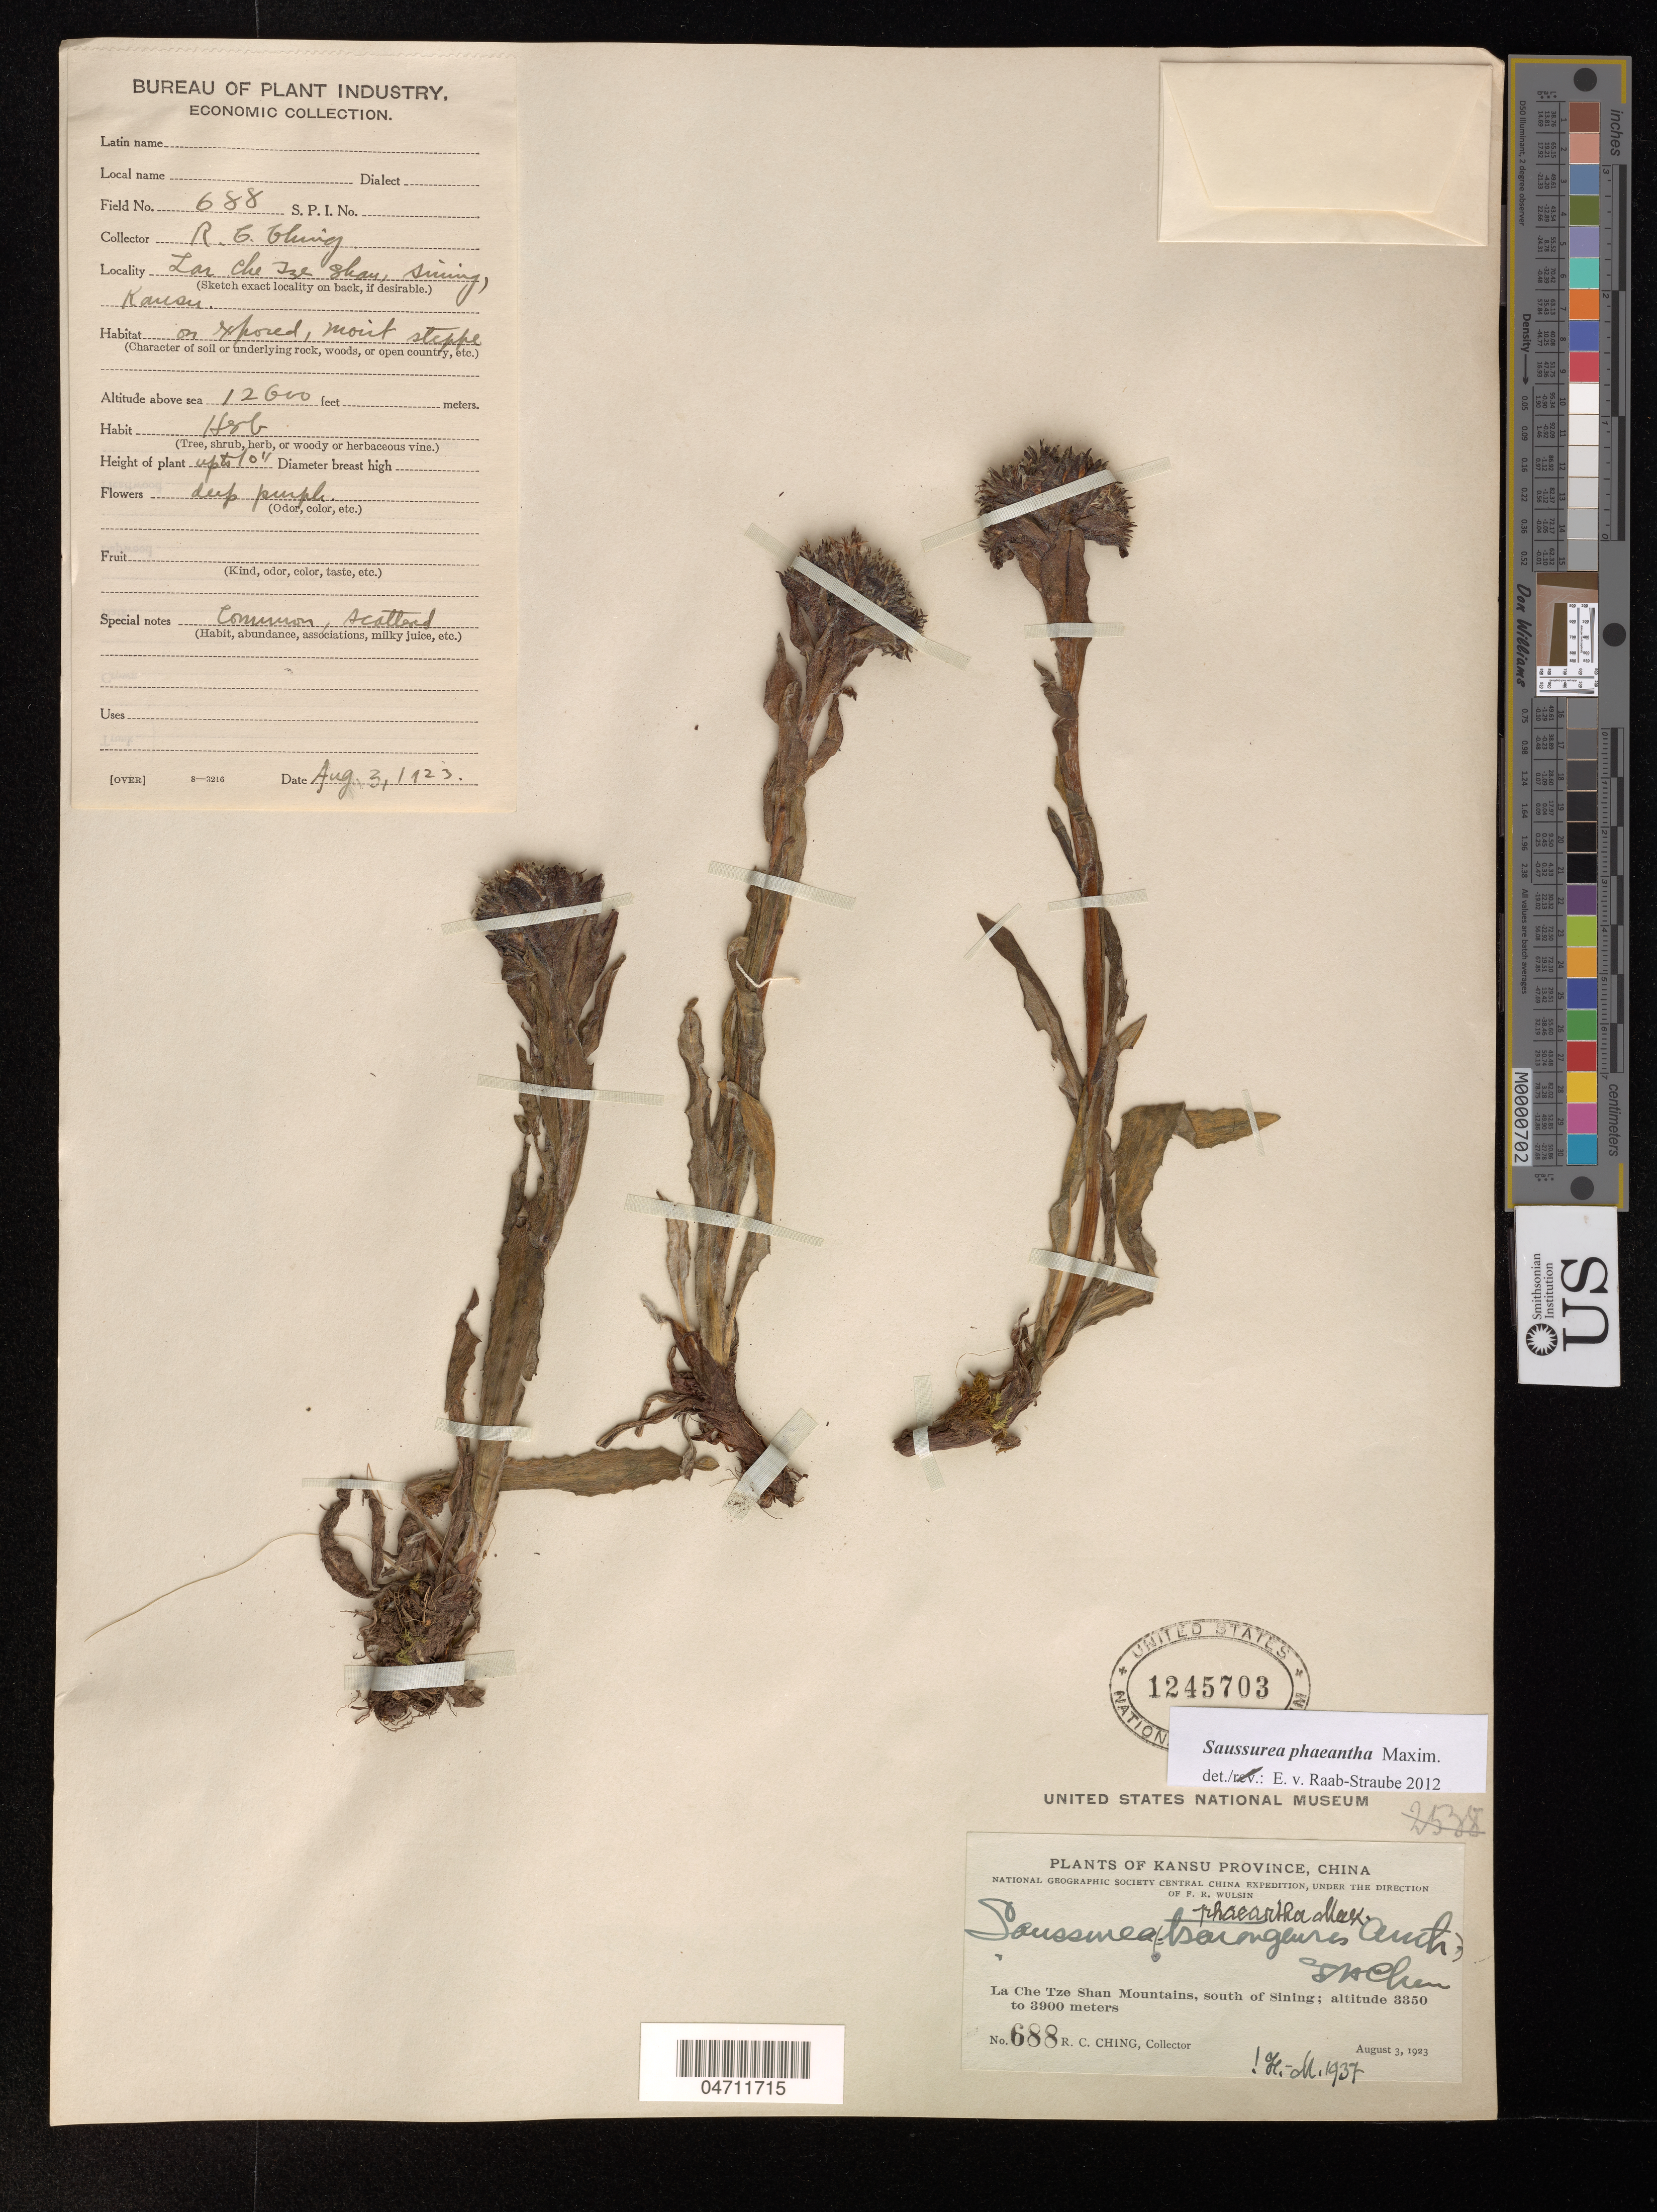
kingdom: Plantae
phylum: Tracheophyta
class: Magnoliopsida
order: Asterales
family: Asteraceae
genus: Saussurea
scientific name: Saussurea phaeantha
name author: Maxim.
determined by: Raab-Straube, Eckhard von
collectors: R. C. Ching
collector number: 688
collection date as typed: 3 Aug 1923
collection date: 1923-08-03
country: China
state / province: Gansu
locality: La Che Tze Shan Mts, S of Sining.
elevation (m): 3900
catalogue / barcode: US 1245703